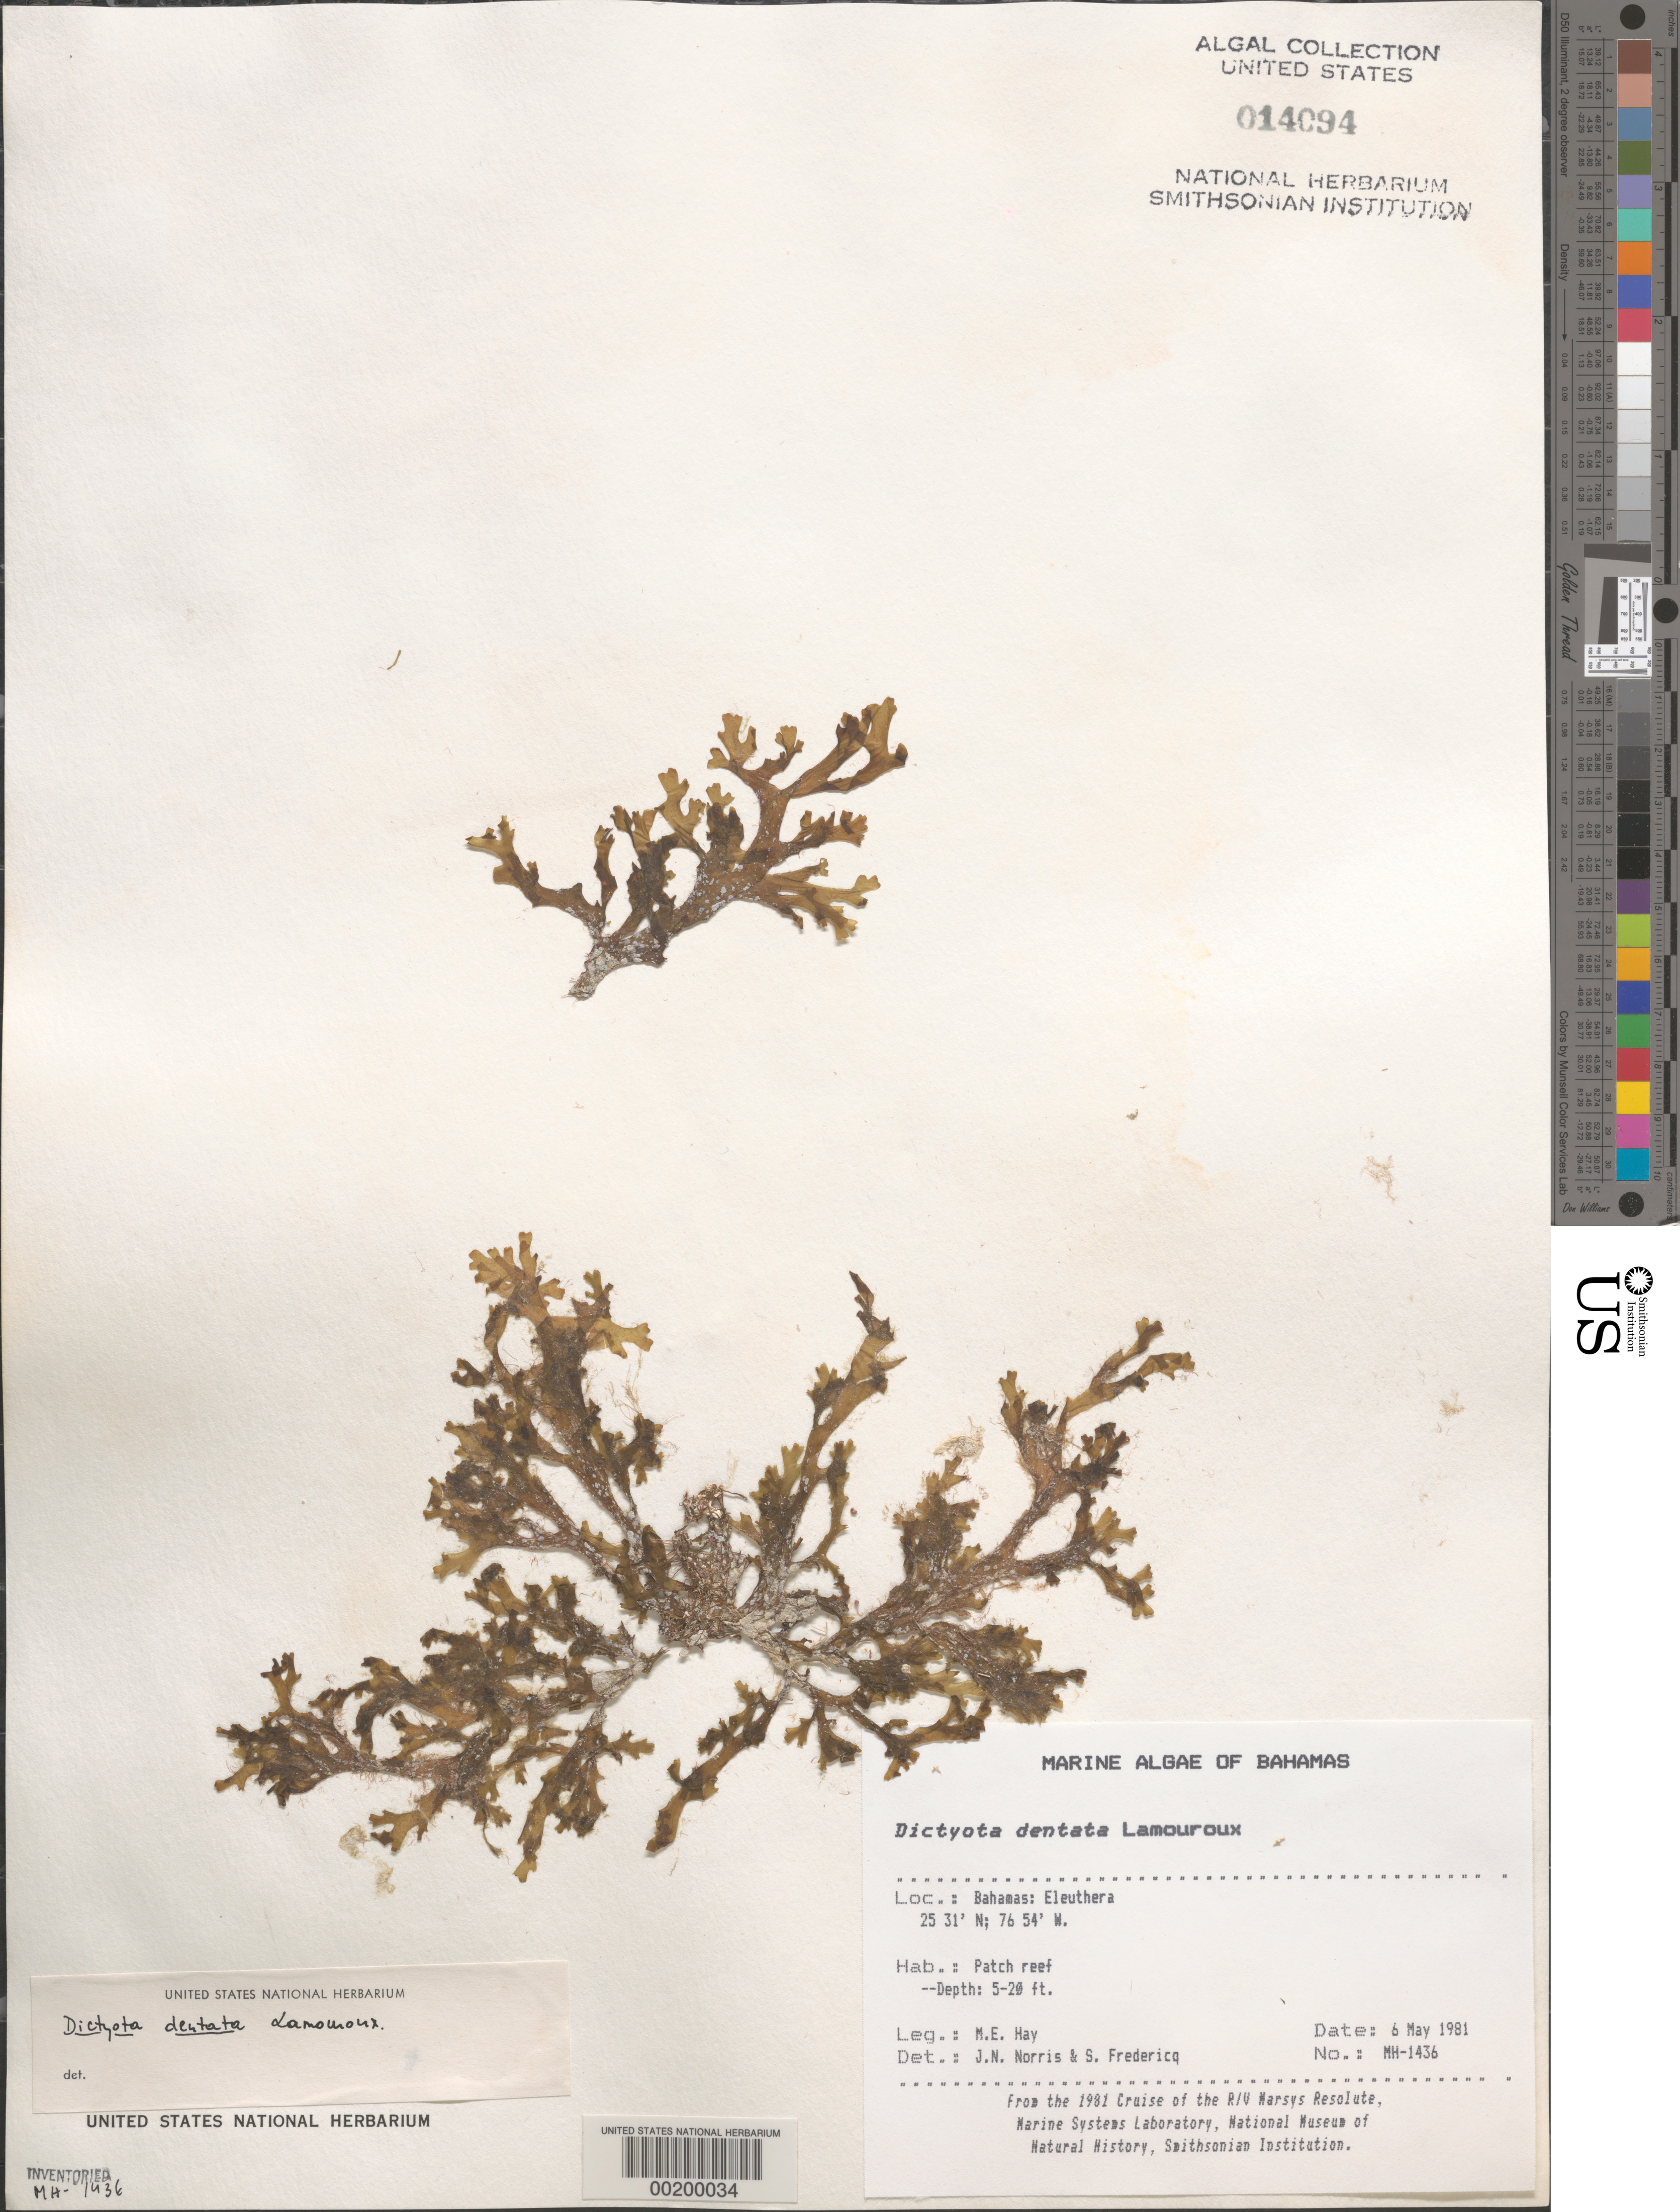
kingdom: Chromista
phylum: Ochrophyta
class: Phaeophyceae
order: Dictyotales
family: Dictyotaceae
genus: Dictyota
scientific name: Dictyota mertensii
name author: (C. Mart.) Kütz.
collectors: M. E. Hay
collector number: MEH-1436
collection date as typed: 06 May 1981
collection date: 1981-05-06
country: Bahamas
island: Eleuthera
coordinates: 23 31' N, 76 54' W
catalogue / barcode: US 14094